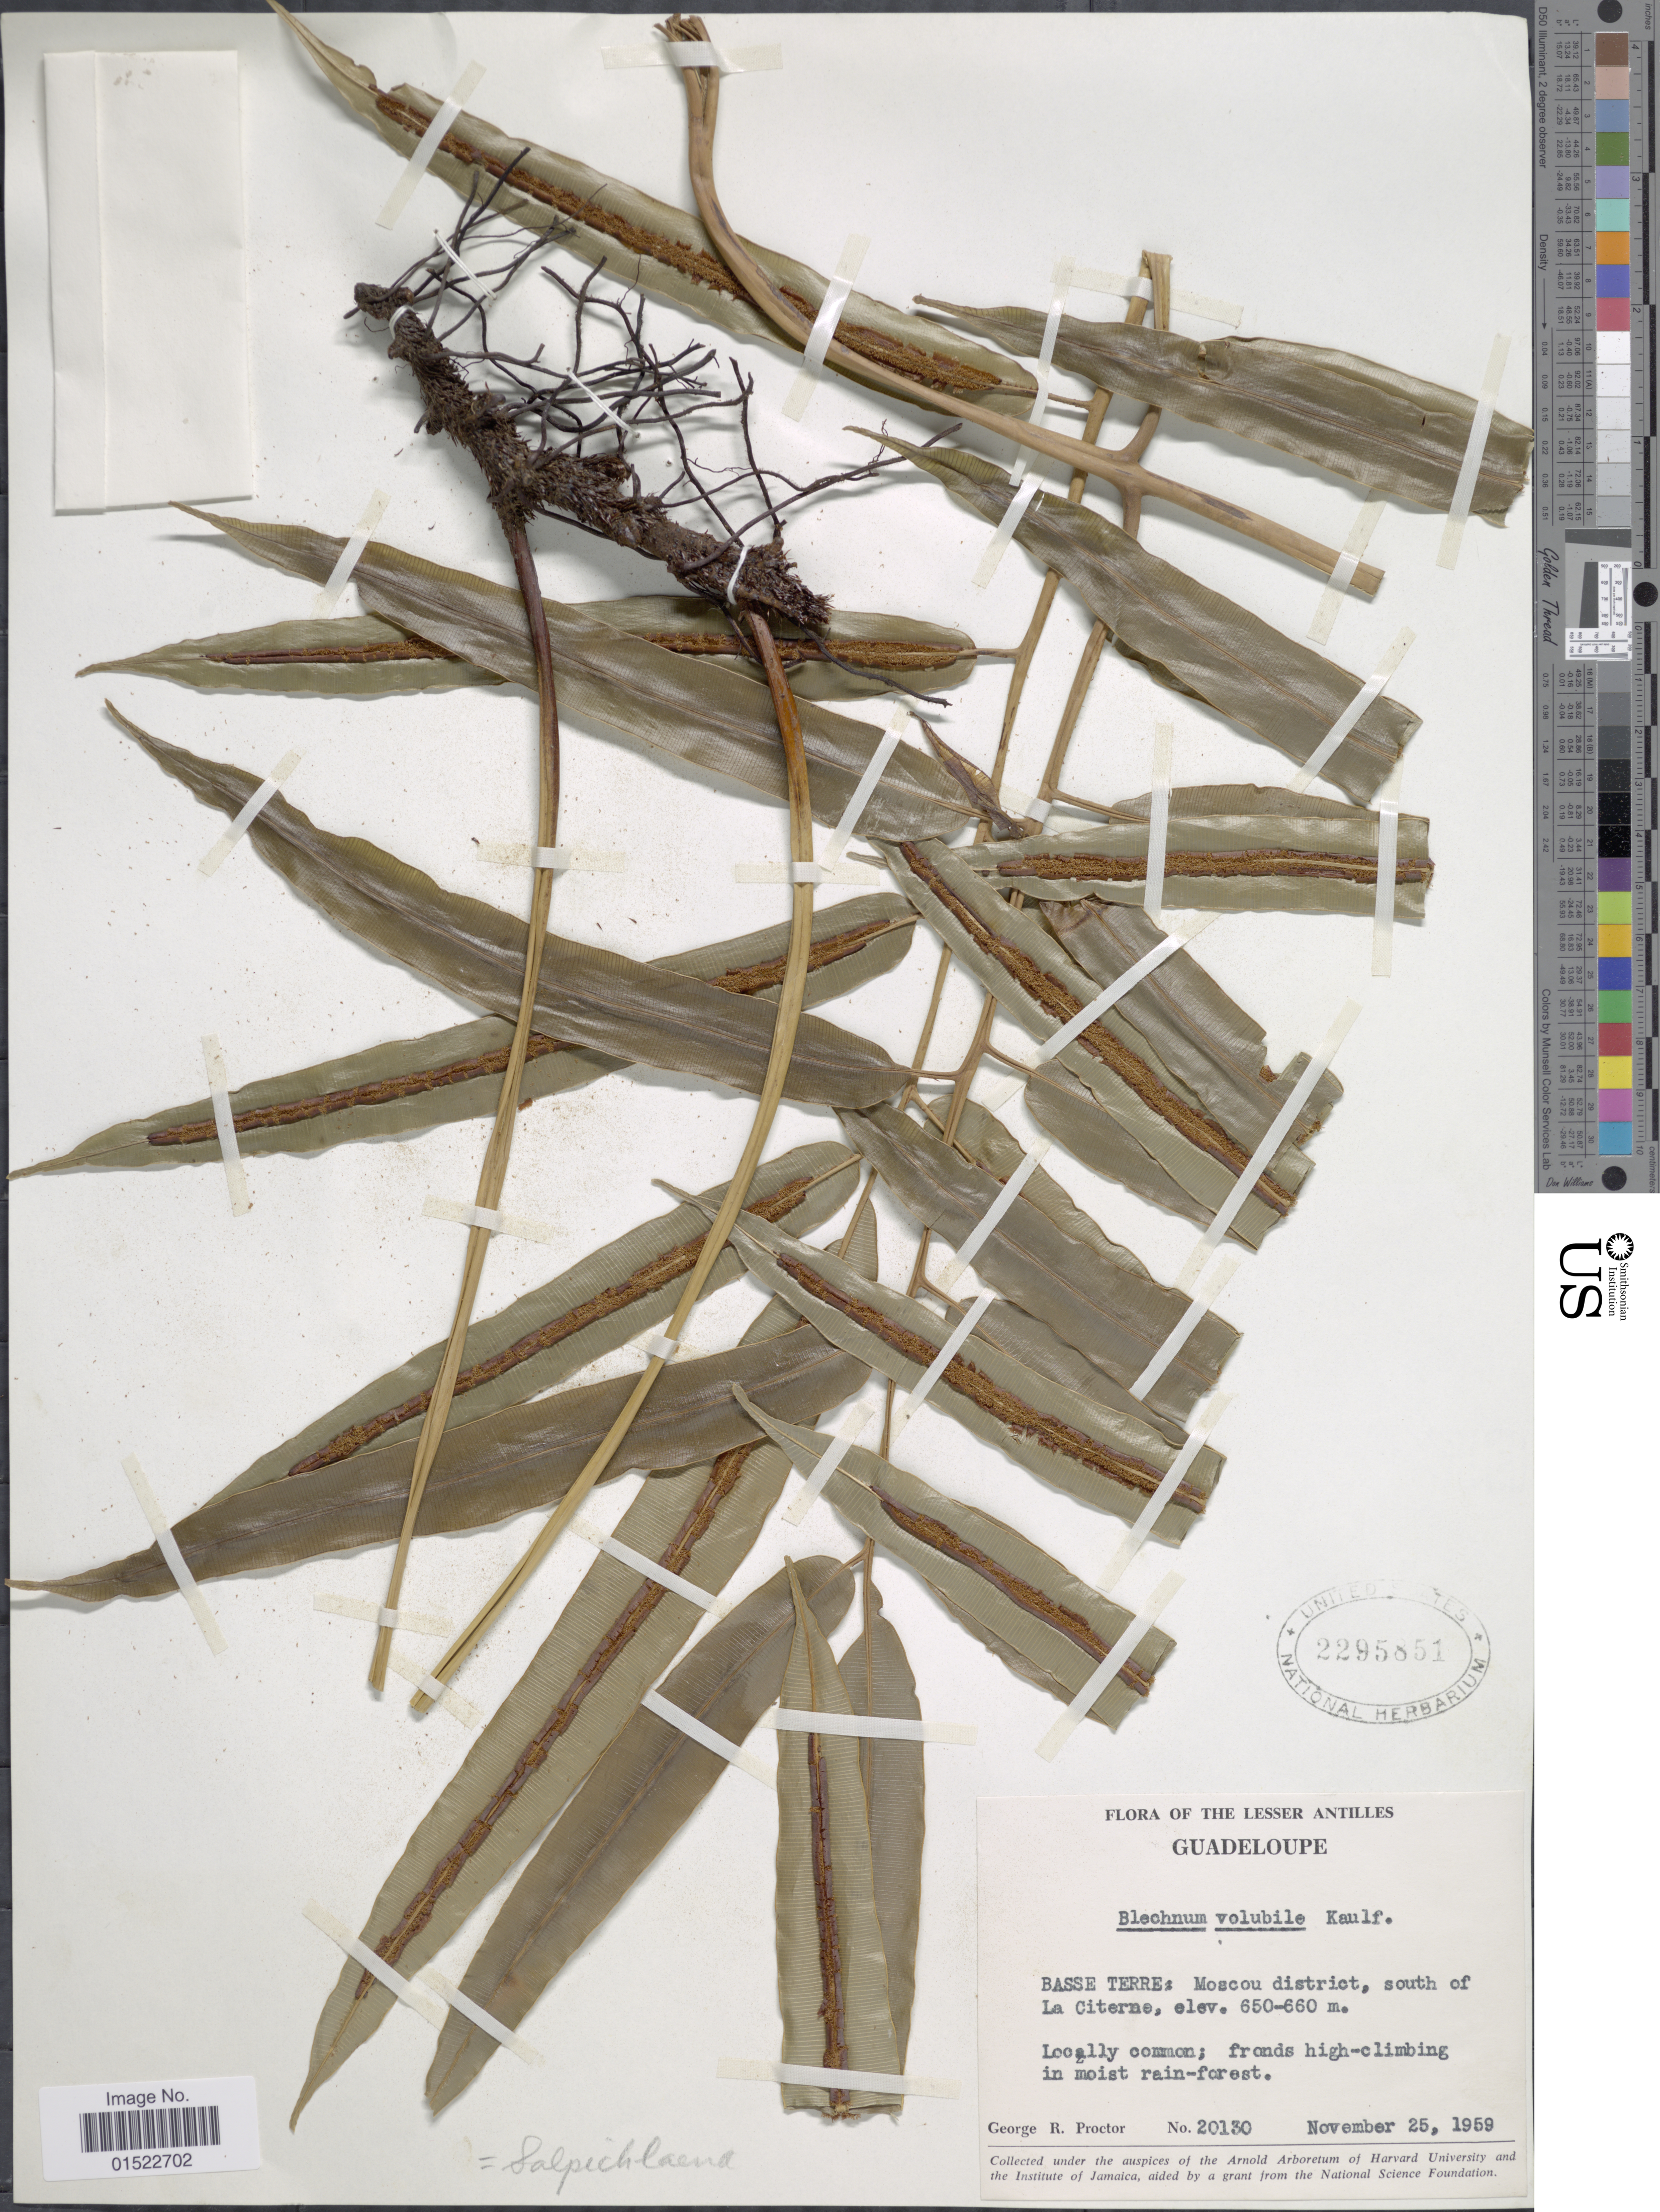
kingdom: Plantae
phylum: Tracheophyta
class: Polypodiopsida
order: Polypodiales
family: Blechnaceae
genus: Salpichlaena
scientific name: Salpichlaena volubilis subsp. volubilis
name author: (Kaulf.) J. Sm.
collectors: G. R. Proctor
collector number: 20130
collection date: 1959-11-25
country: Guadeloupe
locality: Moscou district, south of La Citerne. Basse Terre.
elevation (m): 650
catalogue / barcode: US 2295851